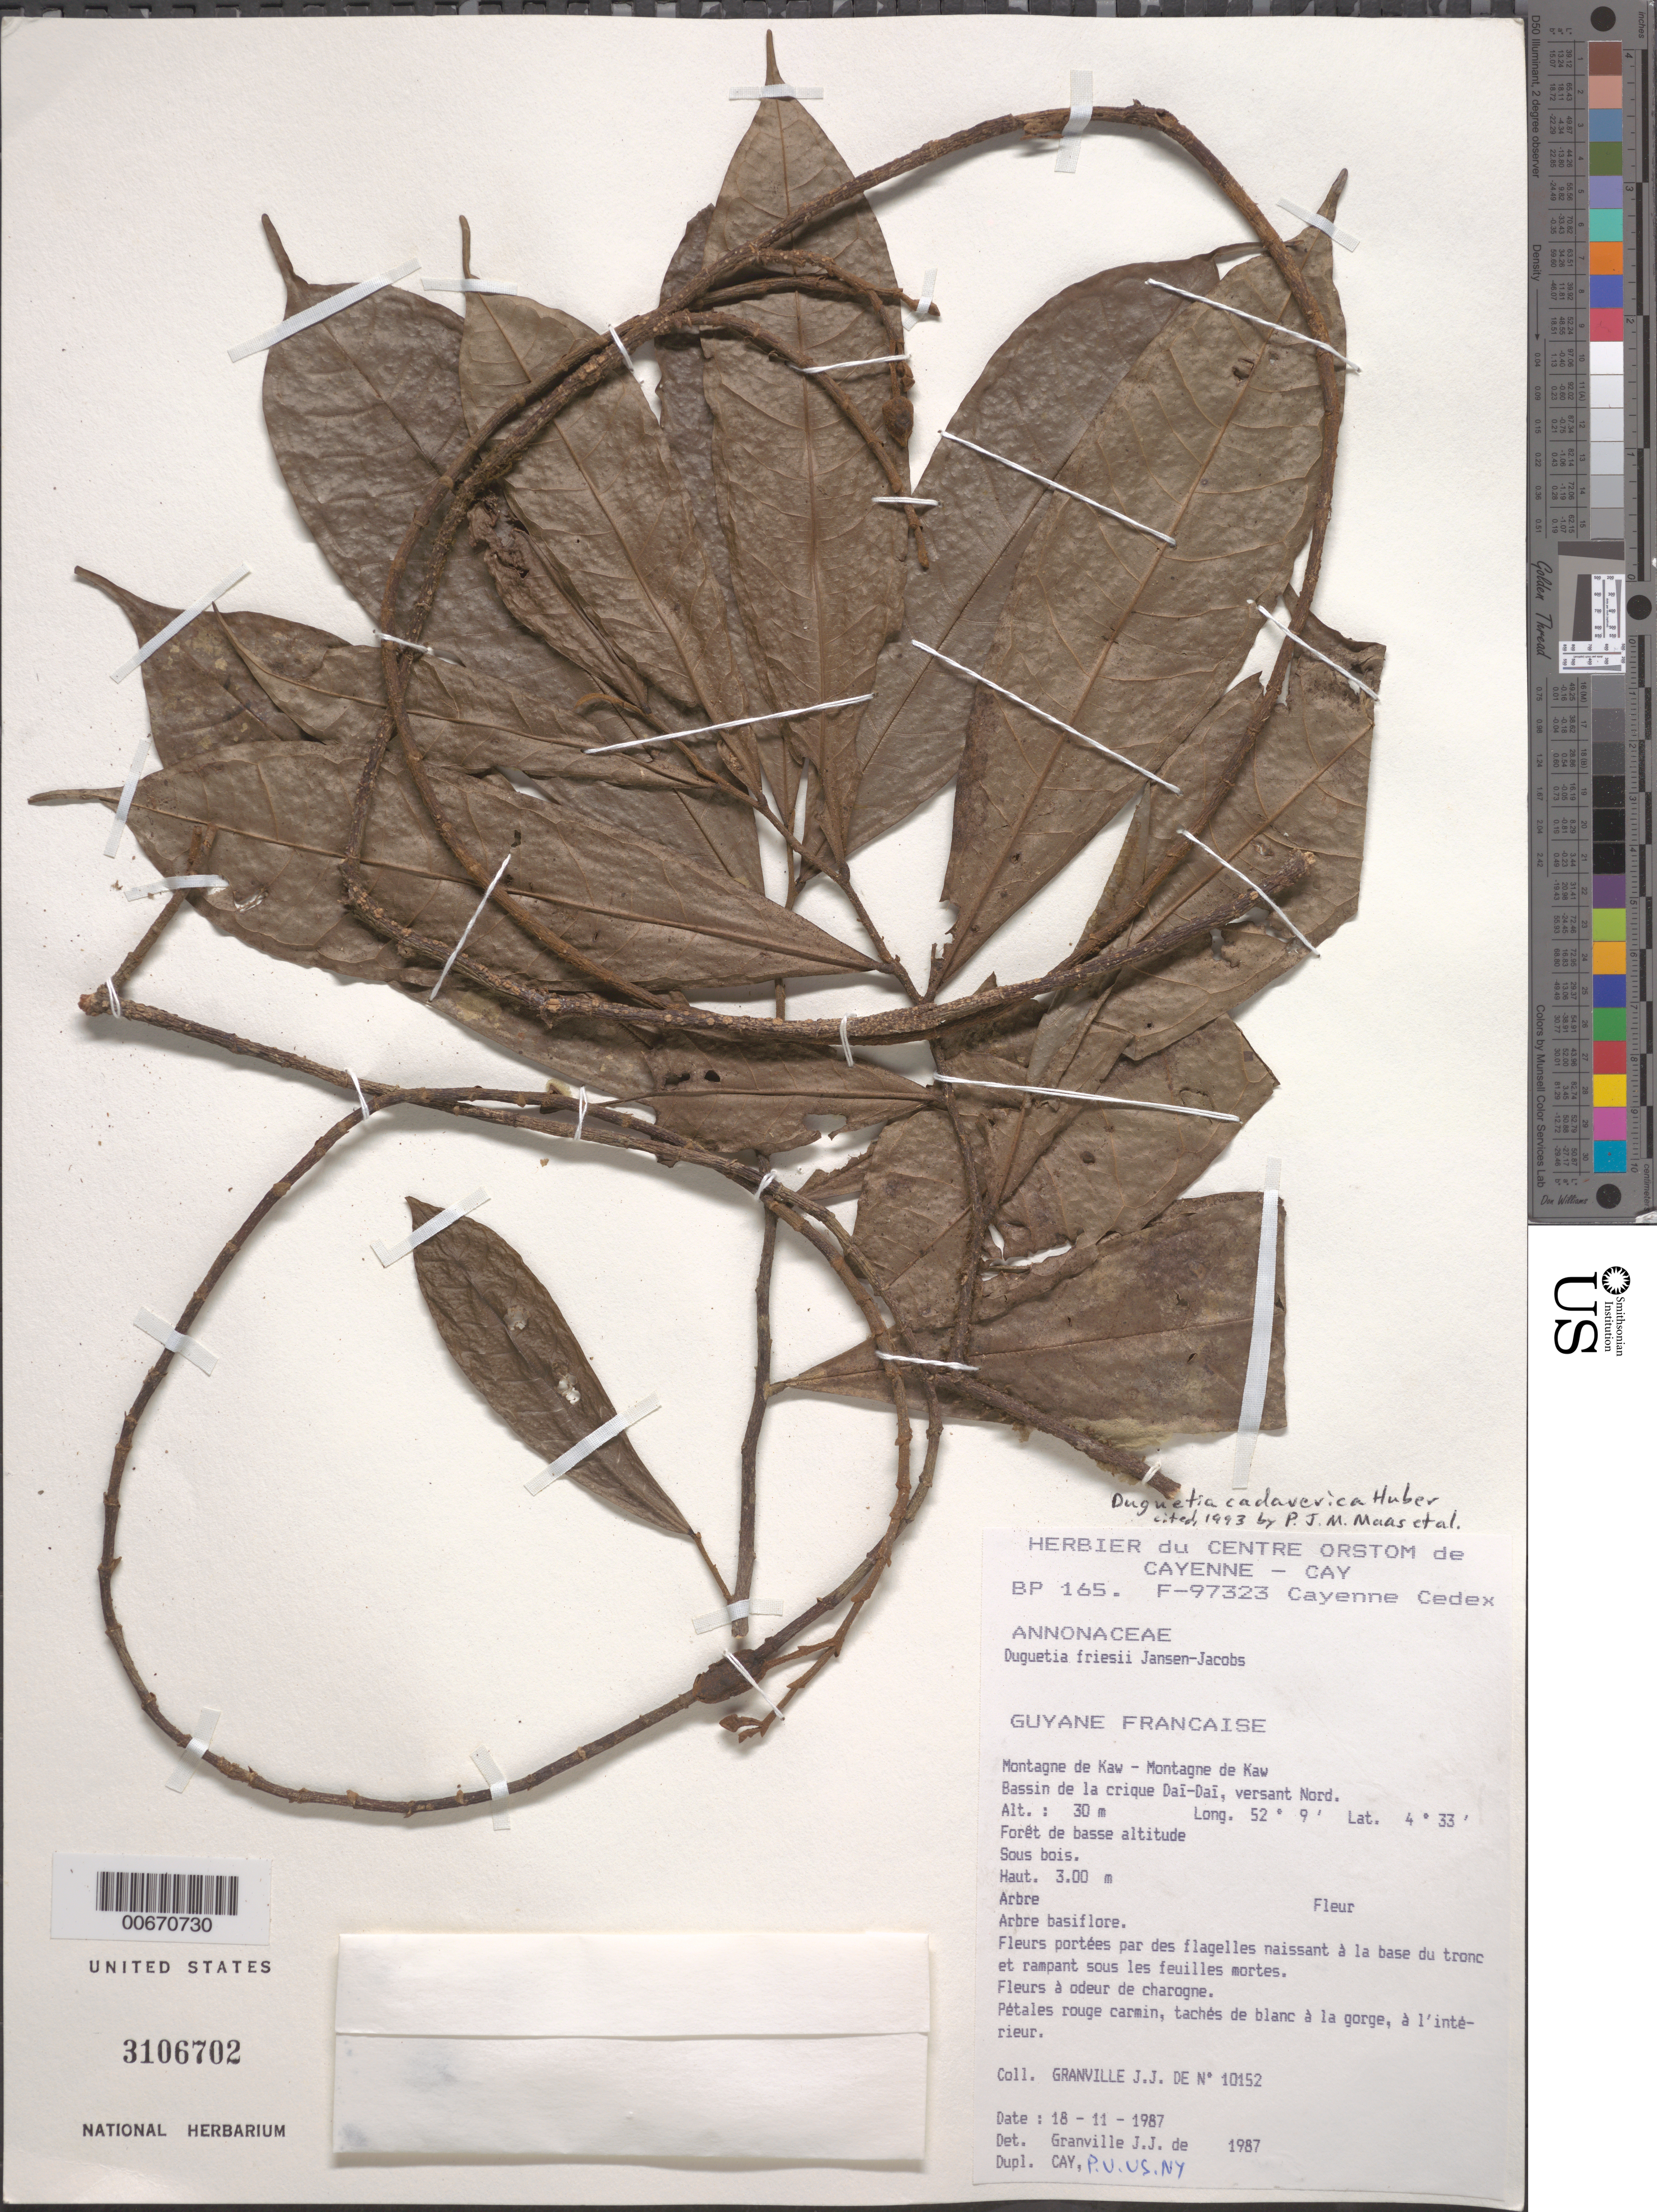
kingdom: Plantae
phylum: Tracheophyta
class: Magnoliopsida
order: Magnoliales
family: Annonaceae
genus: Duguetia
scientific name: Duguetia cadaverica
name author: Huber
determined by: Maas, Paul J. M.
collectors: J.-J. de Granville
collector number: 10152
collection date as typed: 18-Nov-87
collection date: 1987-11-18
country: French Guiana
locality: Montagne de Kaw, Bassin de la crique Dai-Dai, versant Nord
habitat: Low forest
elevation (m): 30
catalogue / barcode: US 3106702